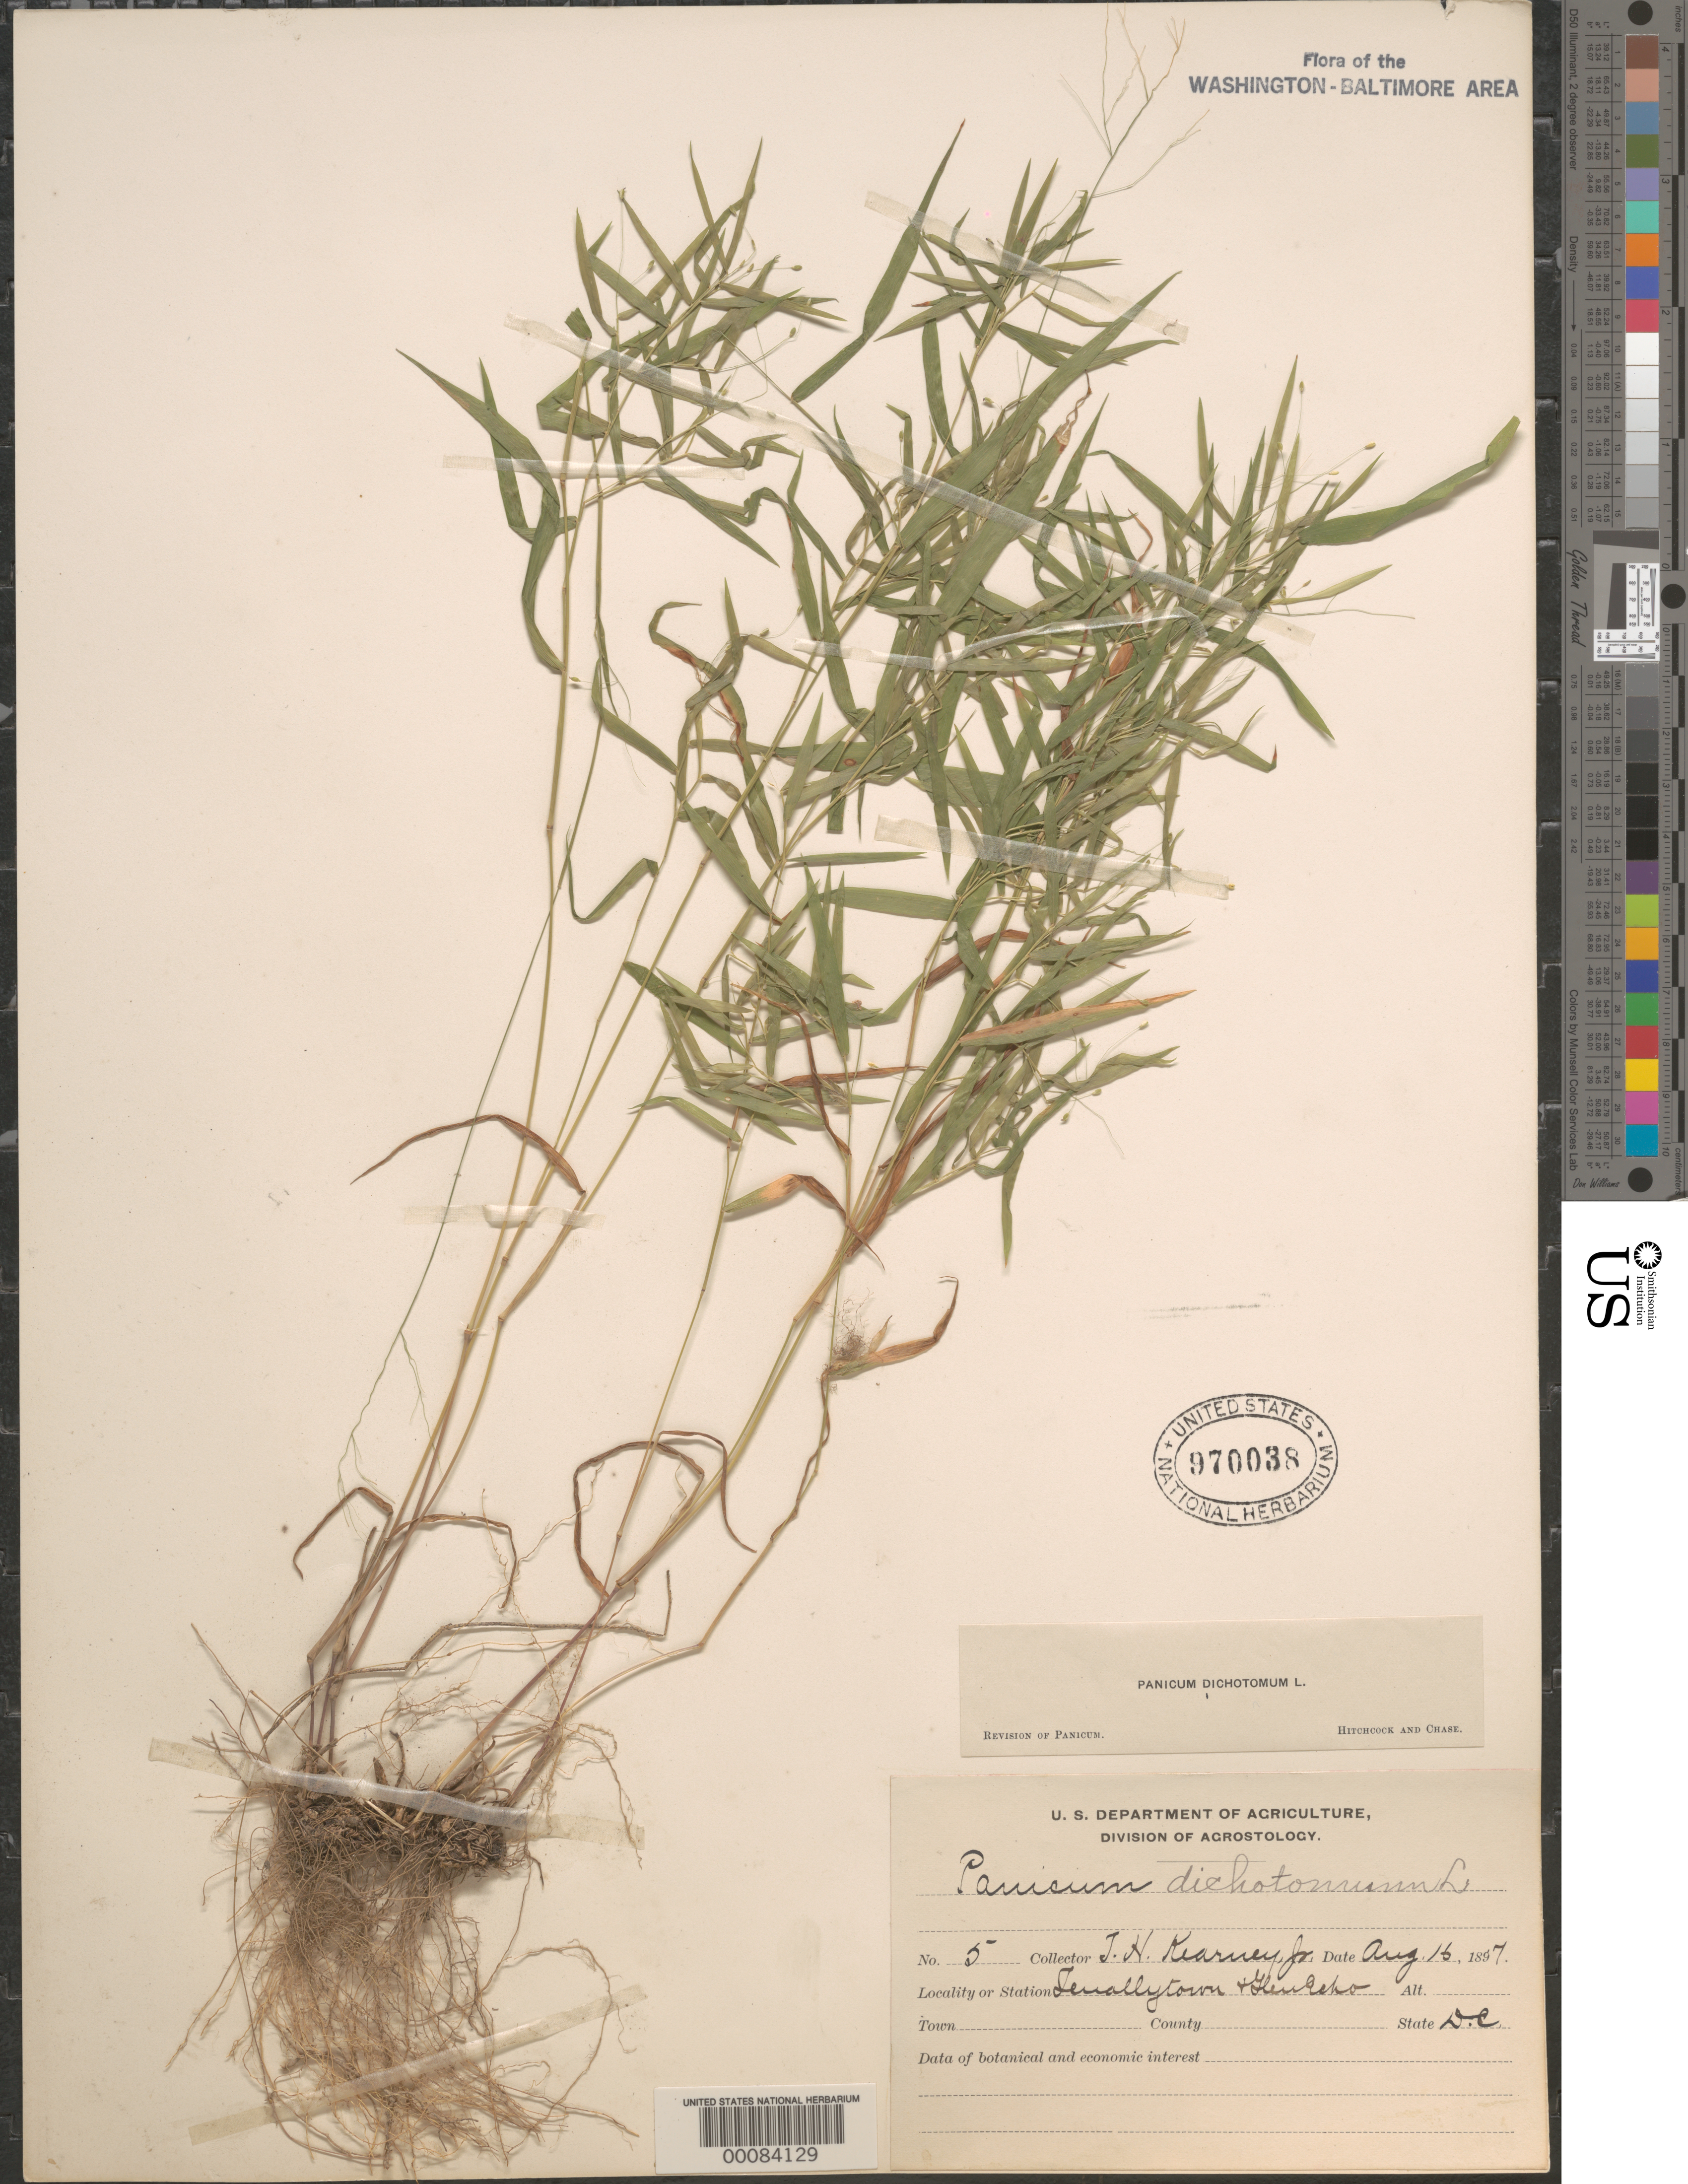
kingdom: Plantae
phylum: Tracheophyta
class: Liliopsida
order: Poales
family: Poaceae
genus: Dichanthelium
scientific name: Dichanthelium dichotomum var. dichotomum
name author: (L.) Gould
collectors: T. H. Kearney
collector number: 5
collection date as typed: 16 Aug 1897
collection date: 1897-08-16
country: United States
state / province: Maryland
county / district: Montgomery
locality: Tenallytown and Glen Echo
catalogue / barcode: US 970038